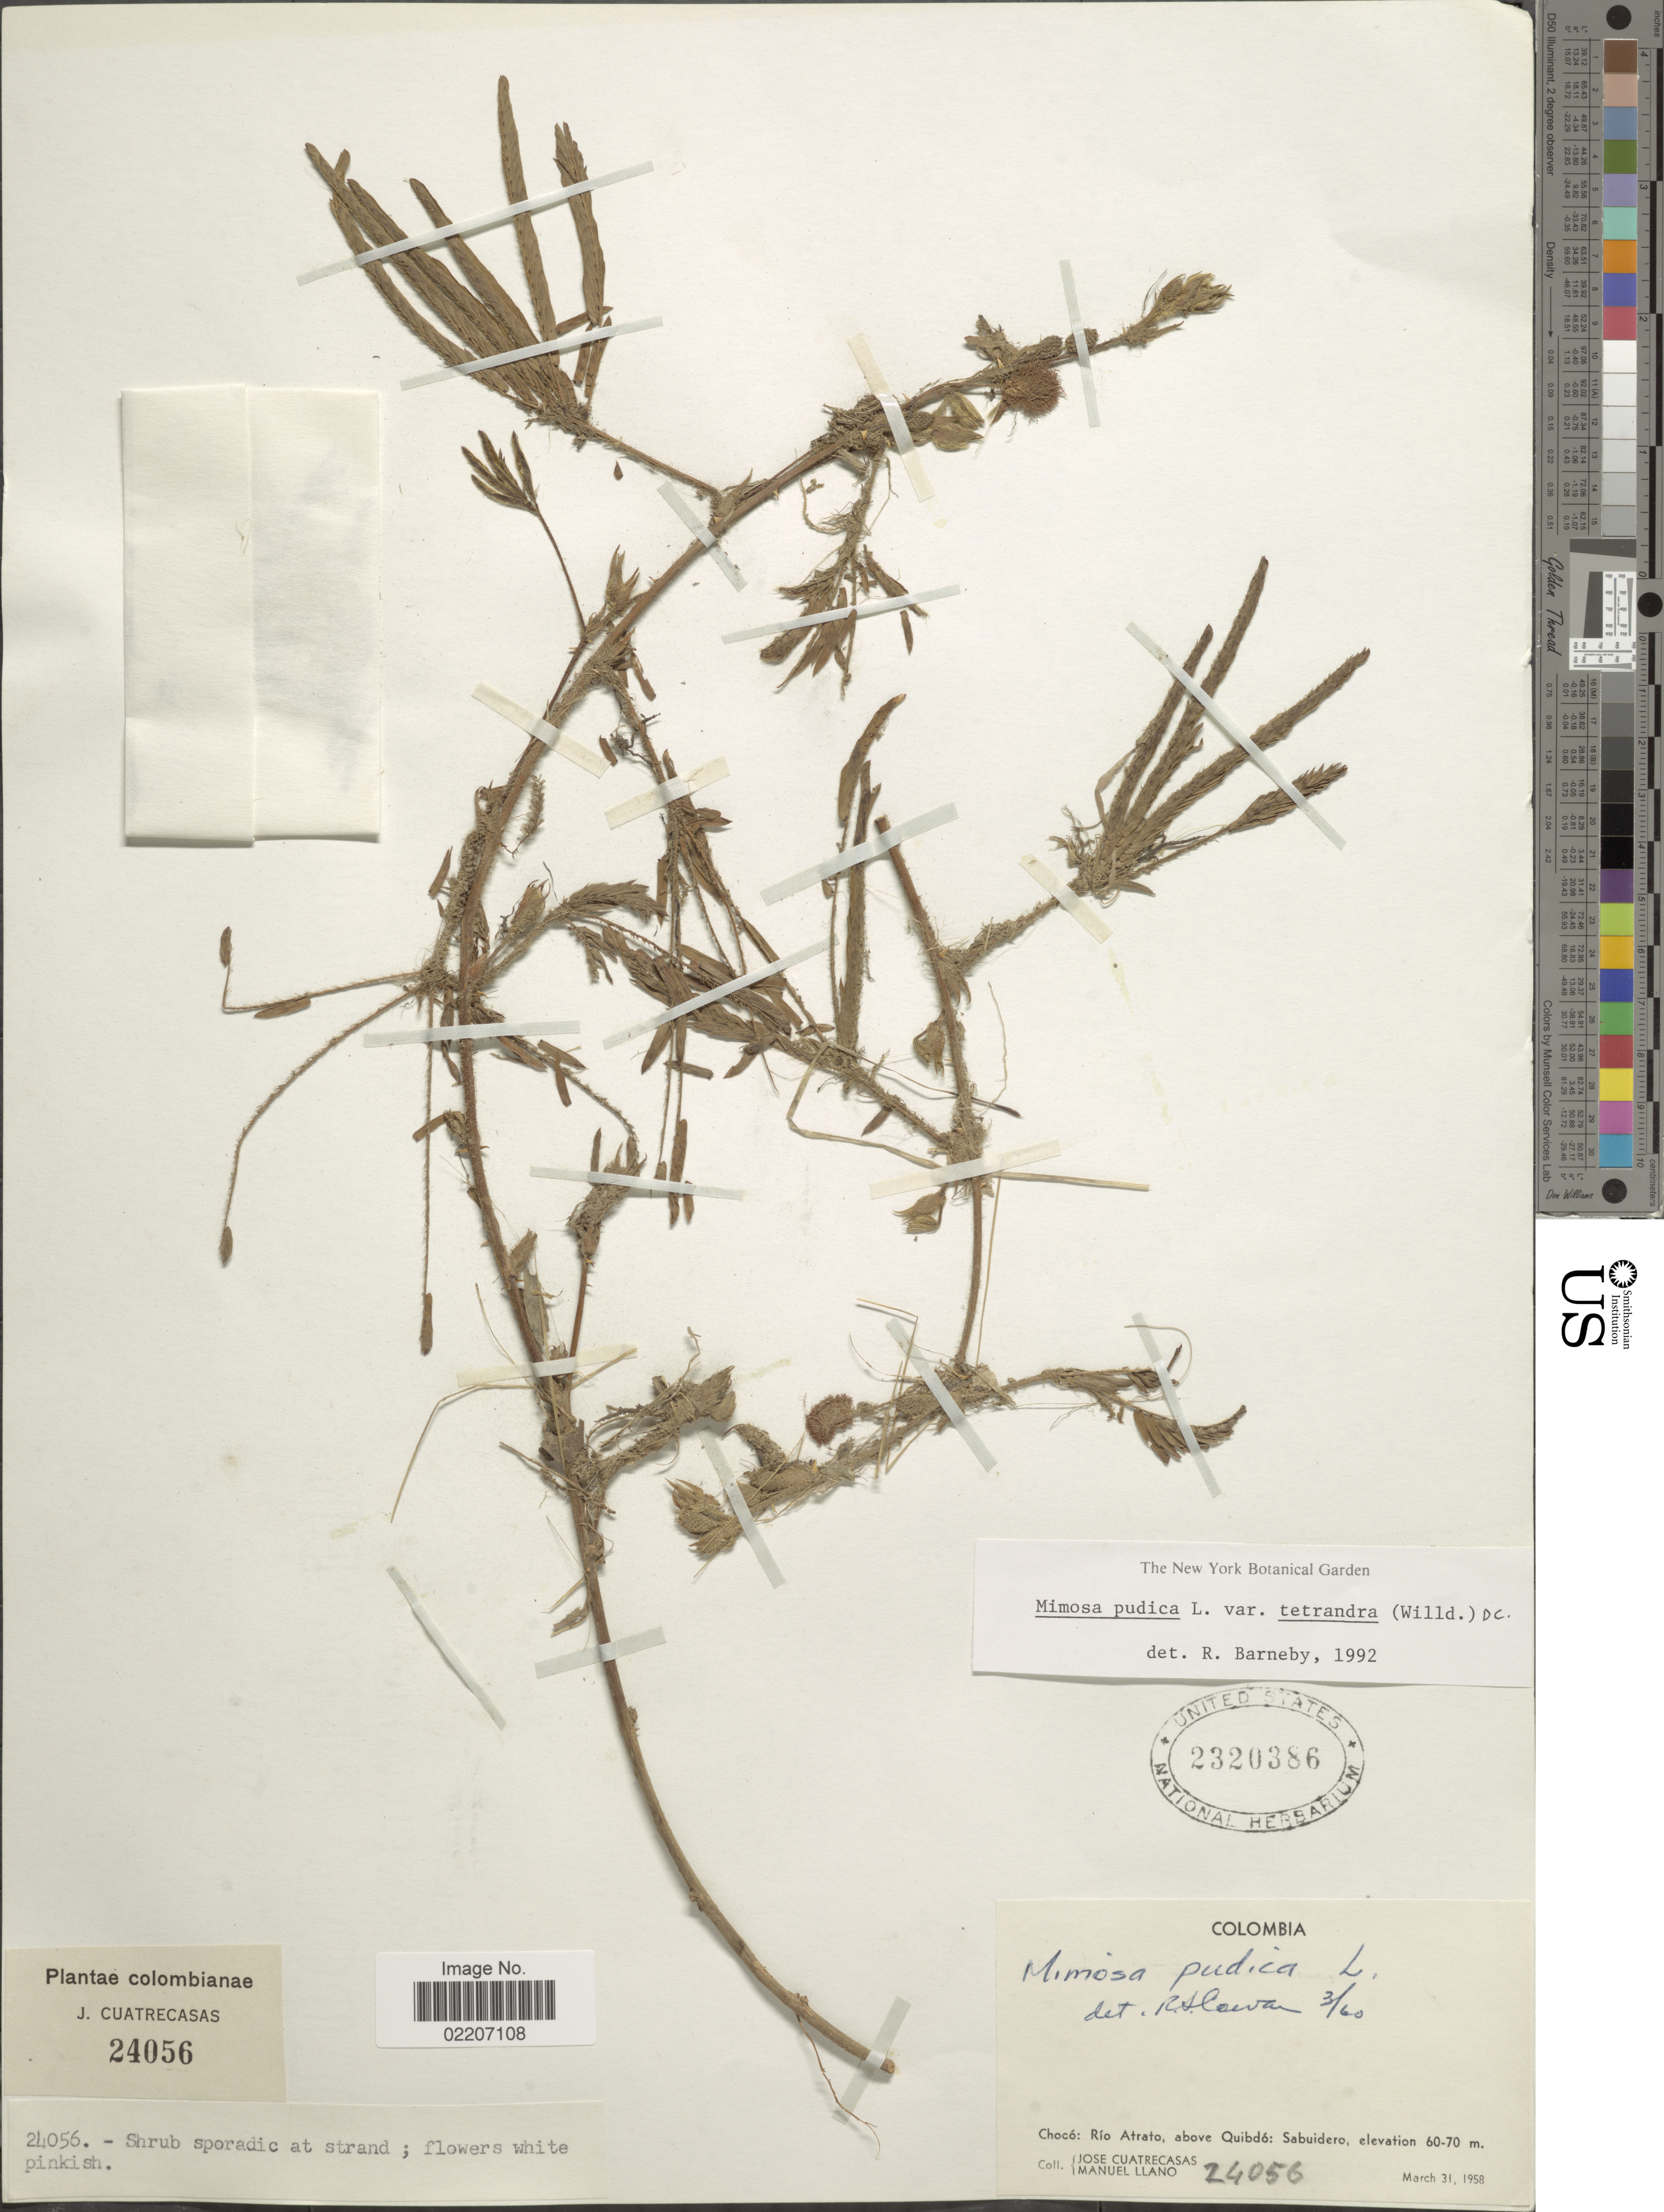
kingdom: Plantae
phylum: Tracheophyta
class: Magnoliopsida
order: Fabales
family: Fabaceae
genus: Mimosa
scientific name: Mimosa pudica var. tetrandra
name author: L.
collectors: J. Cuatrecasas & M. d. Llano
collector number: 24056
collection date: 1958-03-31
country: Colombia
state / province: Chocó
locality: Choco: Rio Atrato, above Quibdo: Sabuidero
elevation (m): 60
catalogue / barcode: US 2320386